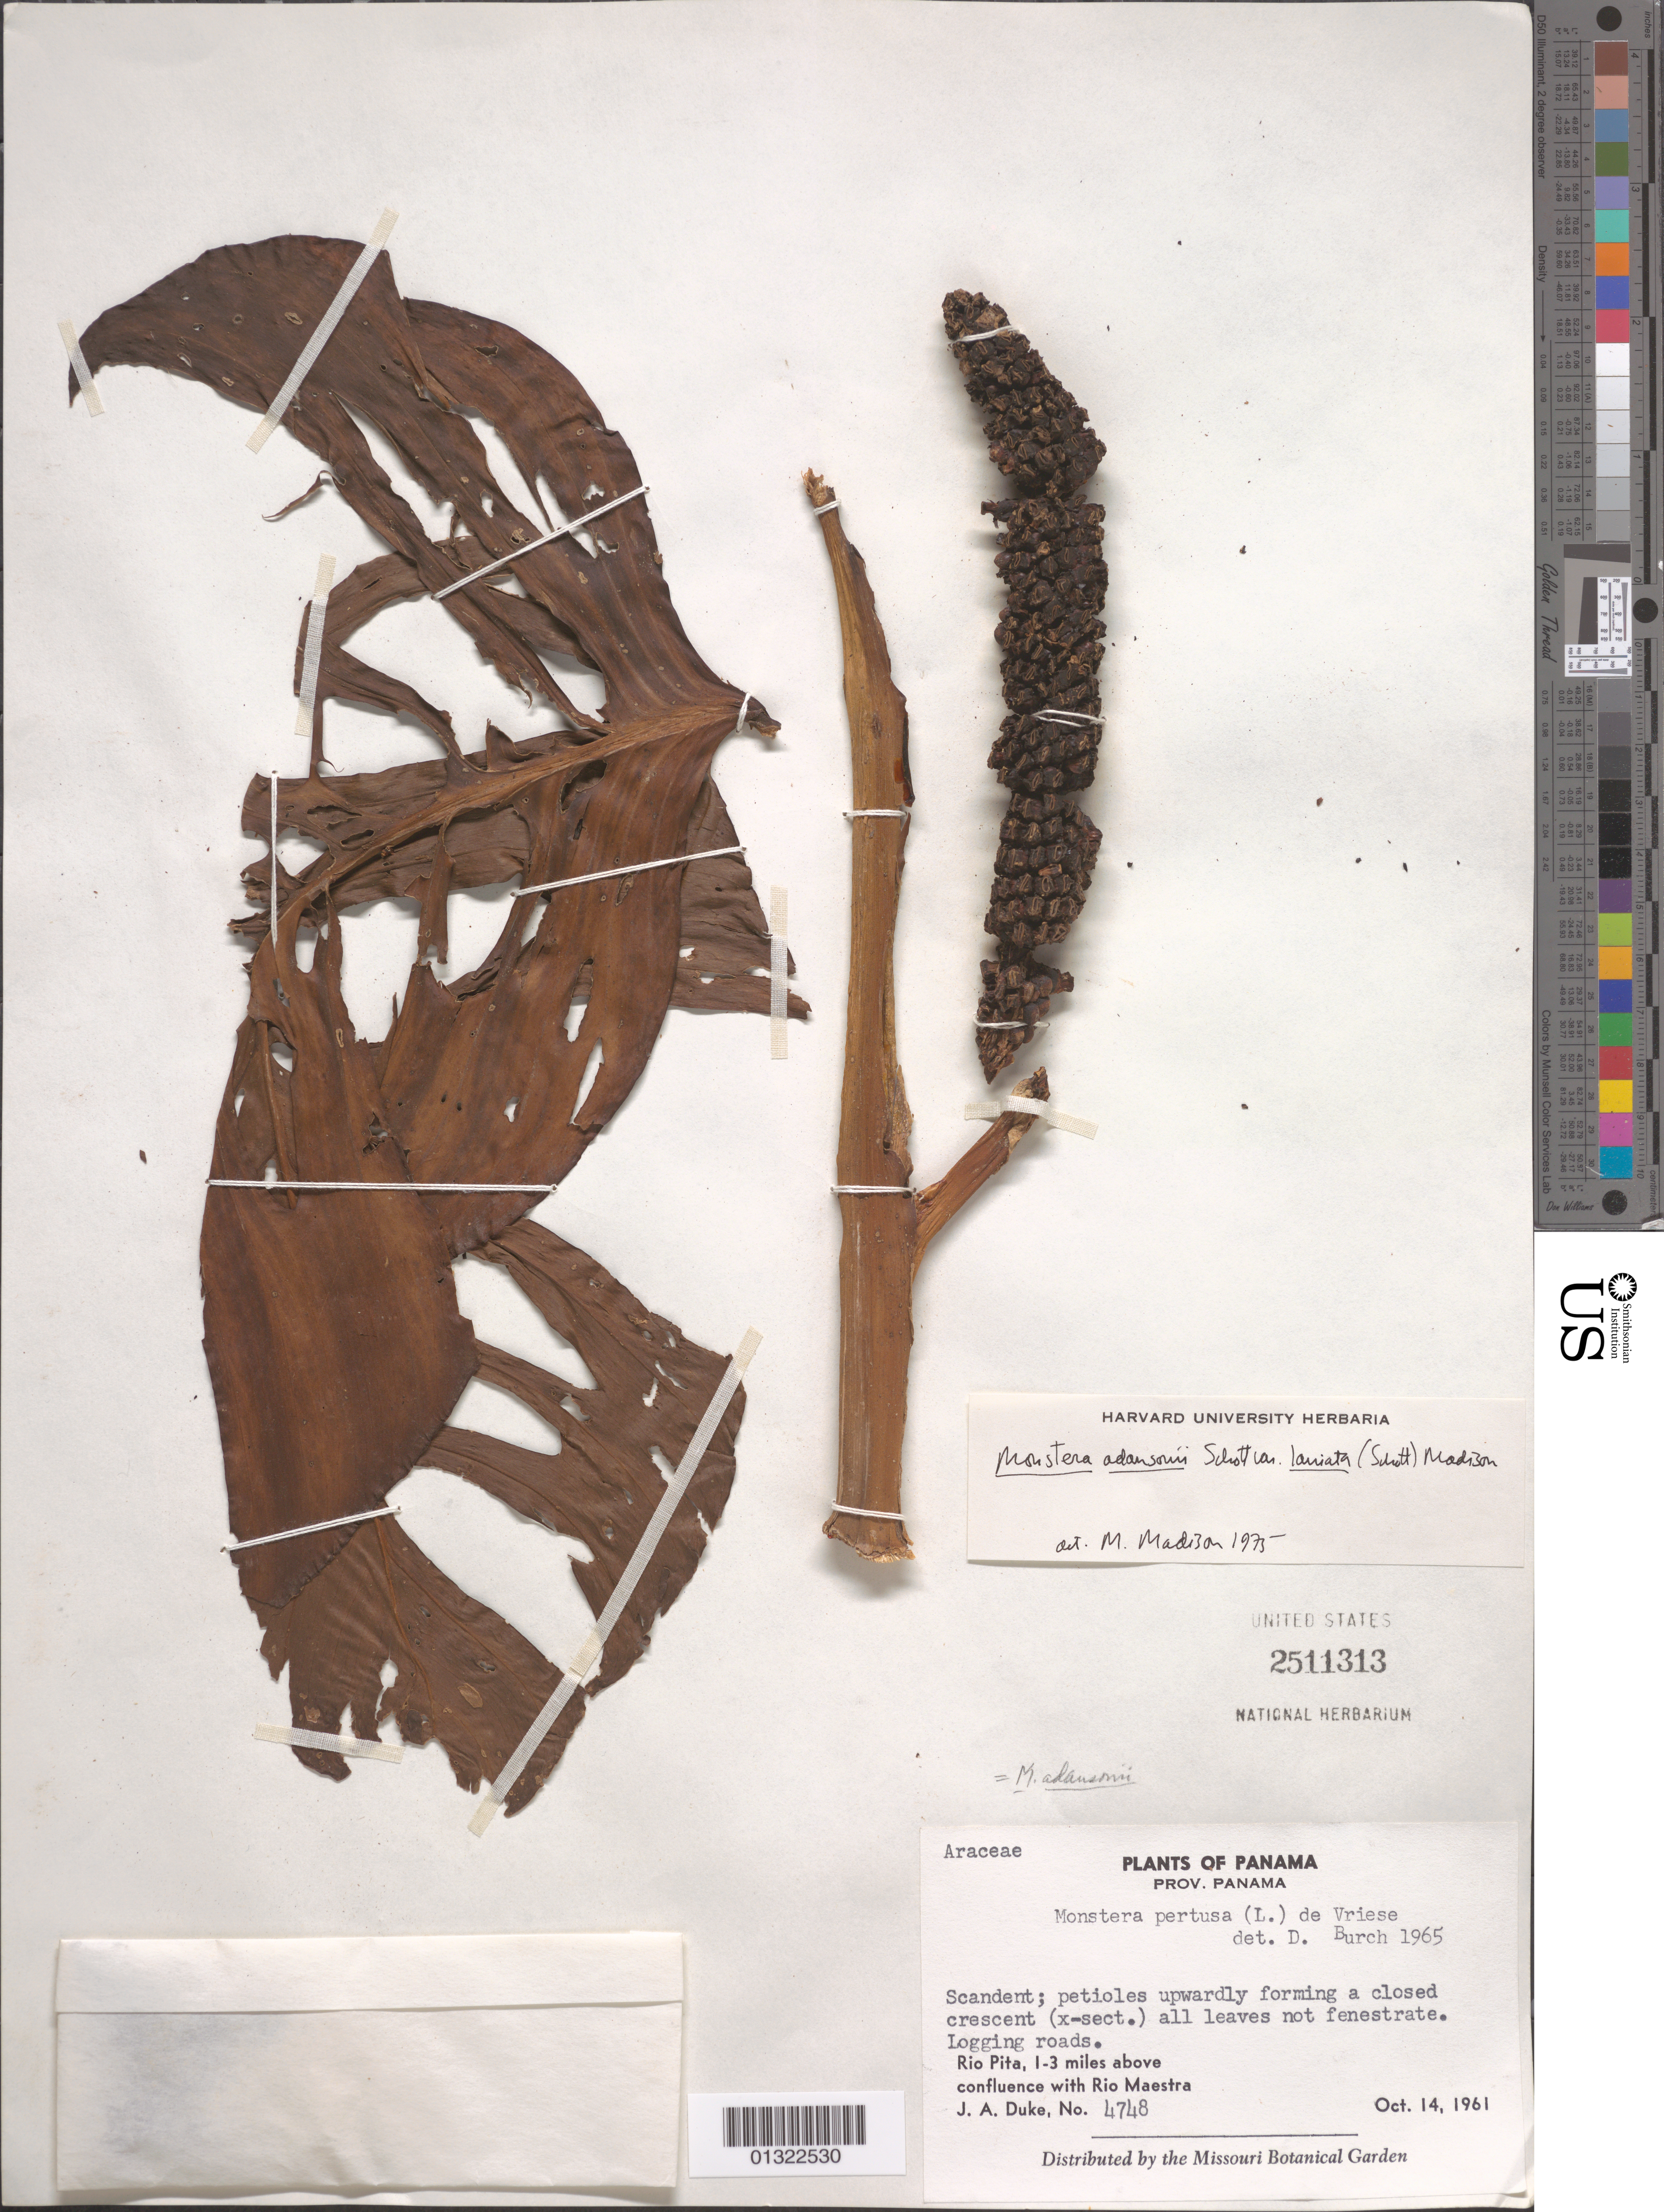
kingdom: Plantae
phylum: Tracheophyta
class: Liliopsida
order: Alismatales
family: Araceae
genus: Monstera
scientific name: Monstera adansonii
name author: Schott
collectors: J. A. Duke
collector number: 4748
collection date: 1961-10-14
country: Panama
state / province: Panamá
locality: Rio Pita, 1-3 miles above confluence with Rio Maestra.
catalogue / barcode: US 2511313